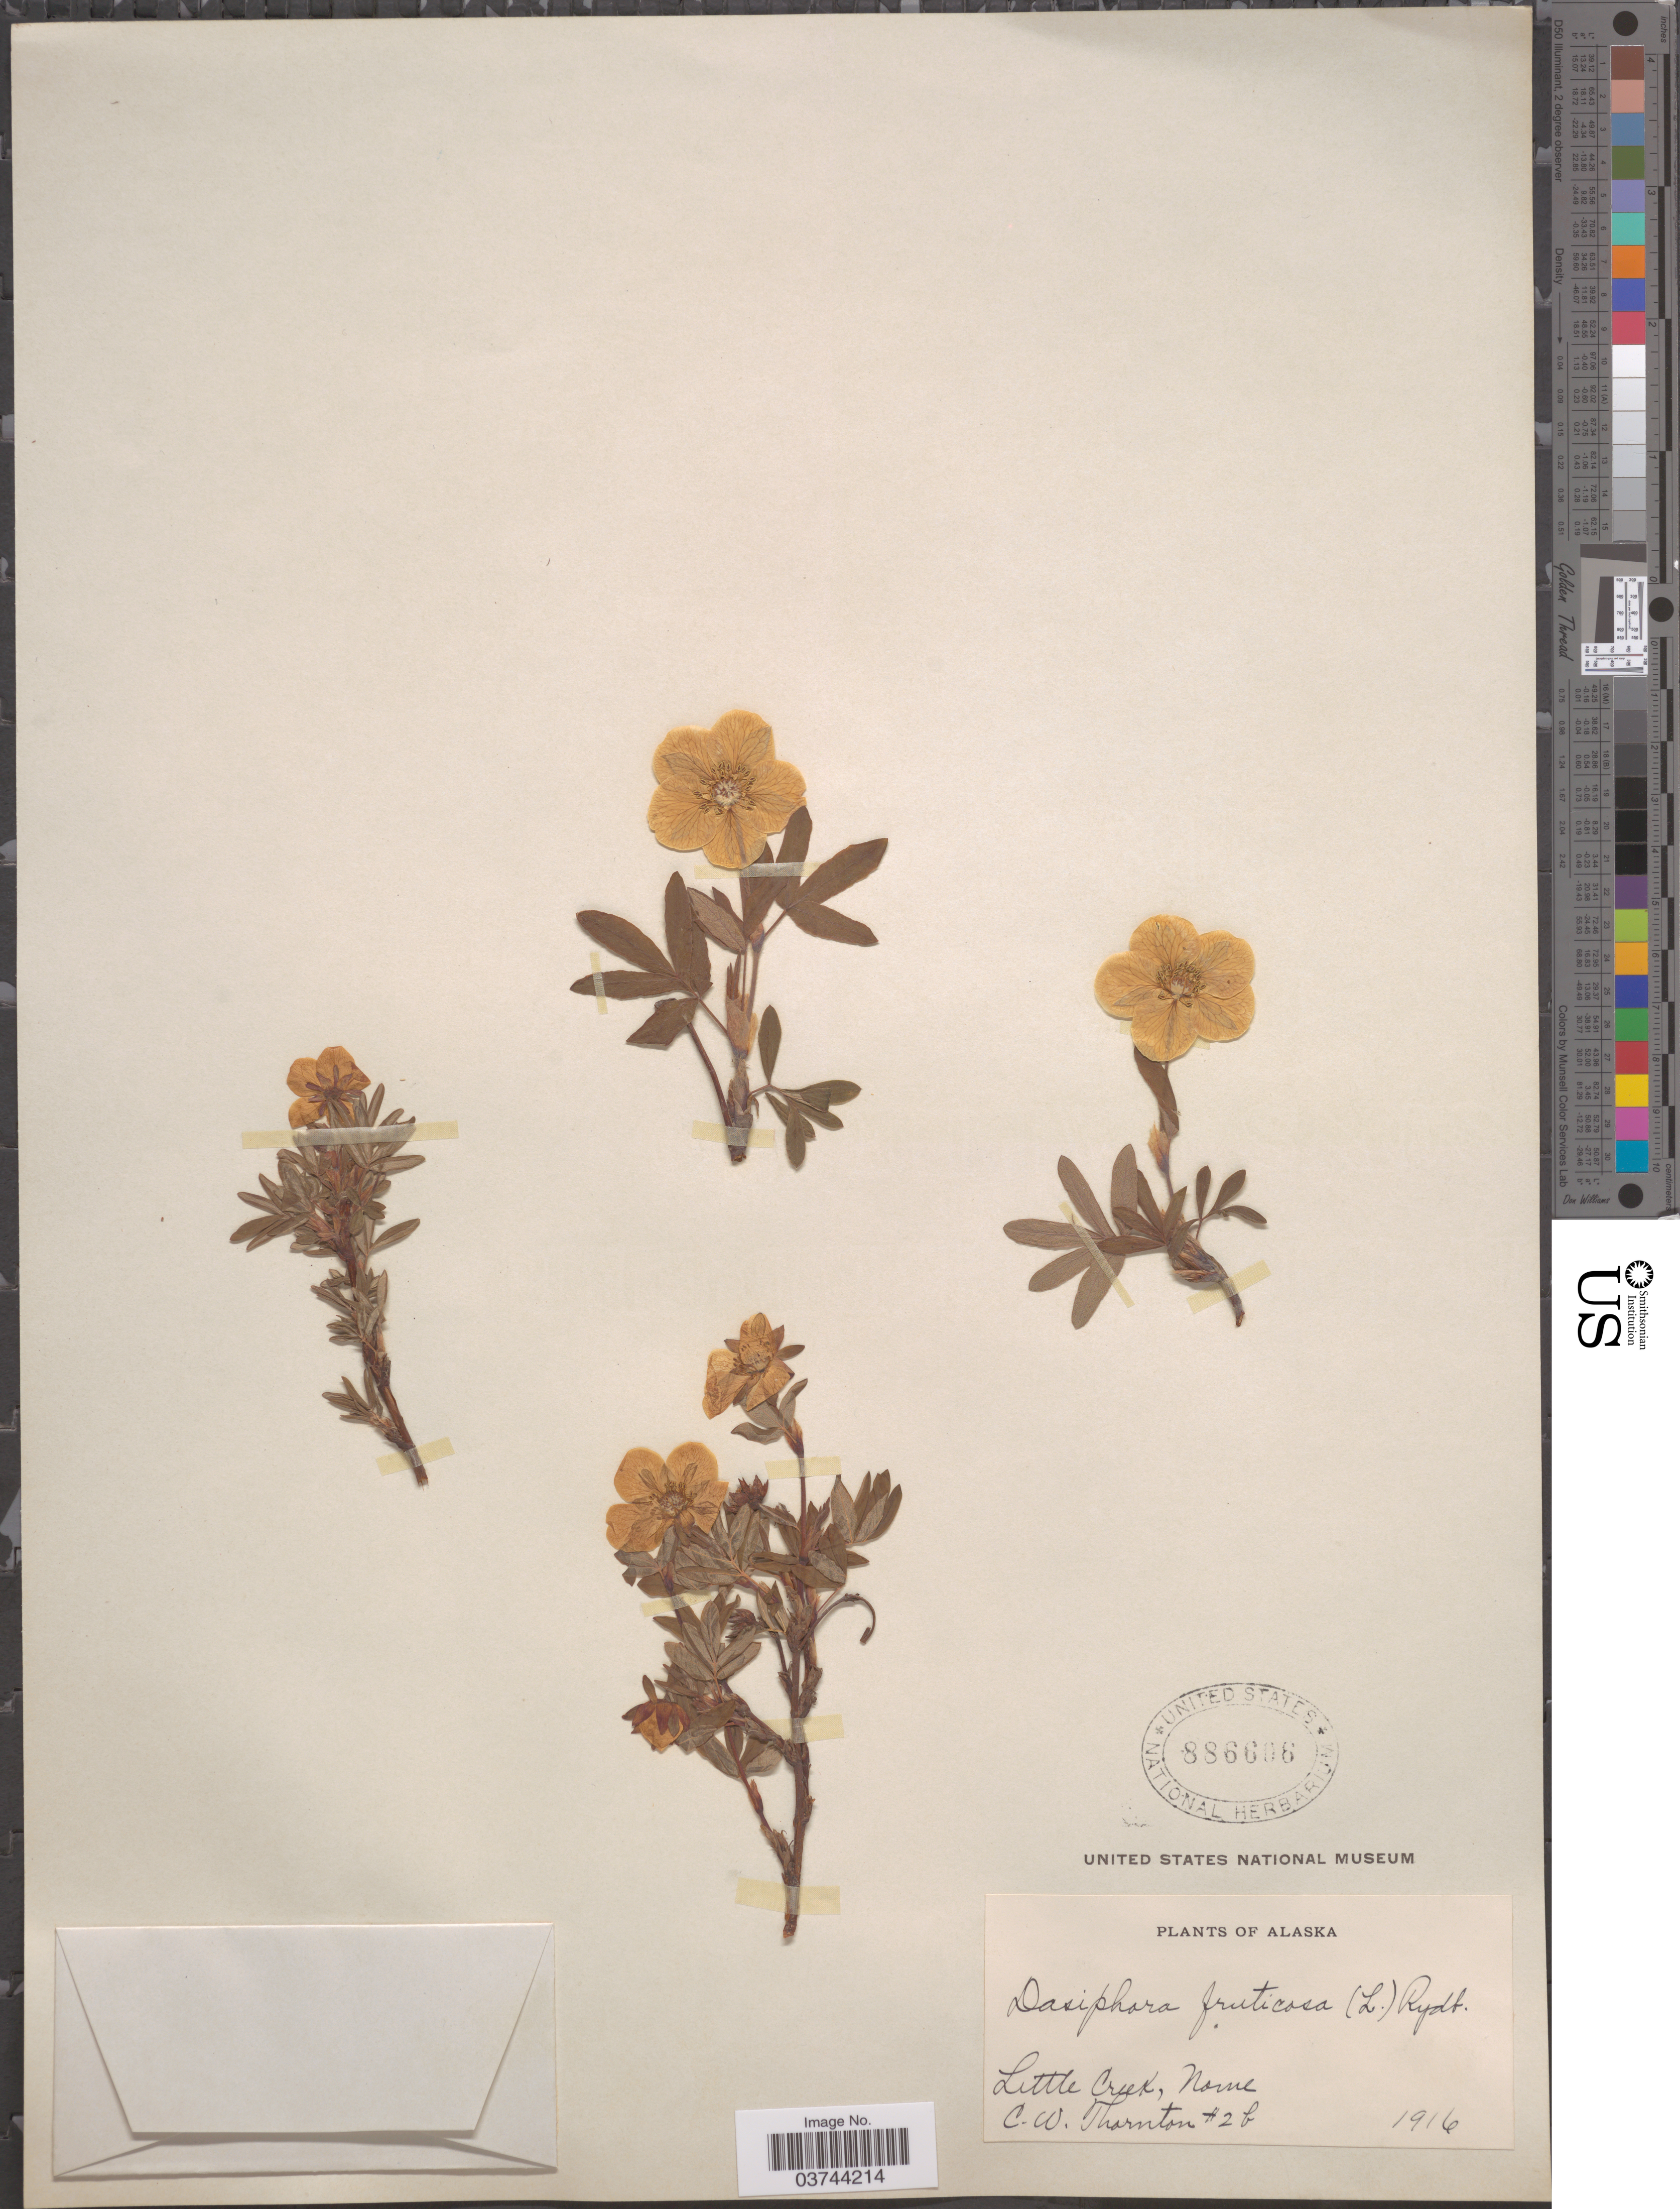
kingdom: Plantae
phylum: Tracheophyta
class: Magnoliopsida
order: Rosales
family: Rosaceae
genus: Dasiphora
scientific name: Dasiphora fruticosa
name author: (L.) Rydb.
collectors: C. Thornton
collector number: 2b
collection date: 1916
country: United States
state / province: Alaska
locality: Little Creek, Nome.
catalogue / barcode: US 886606